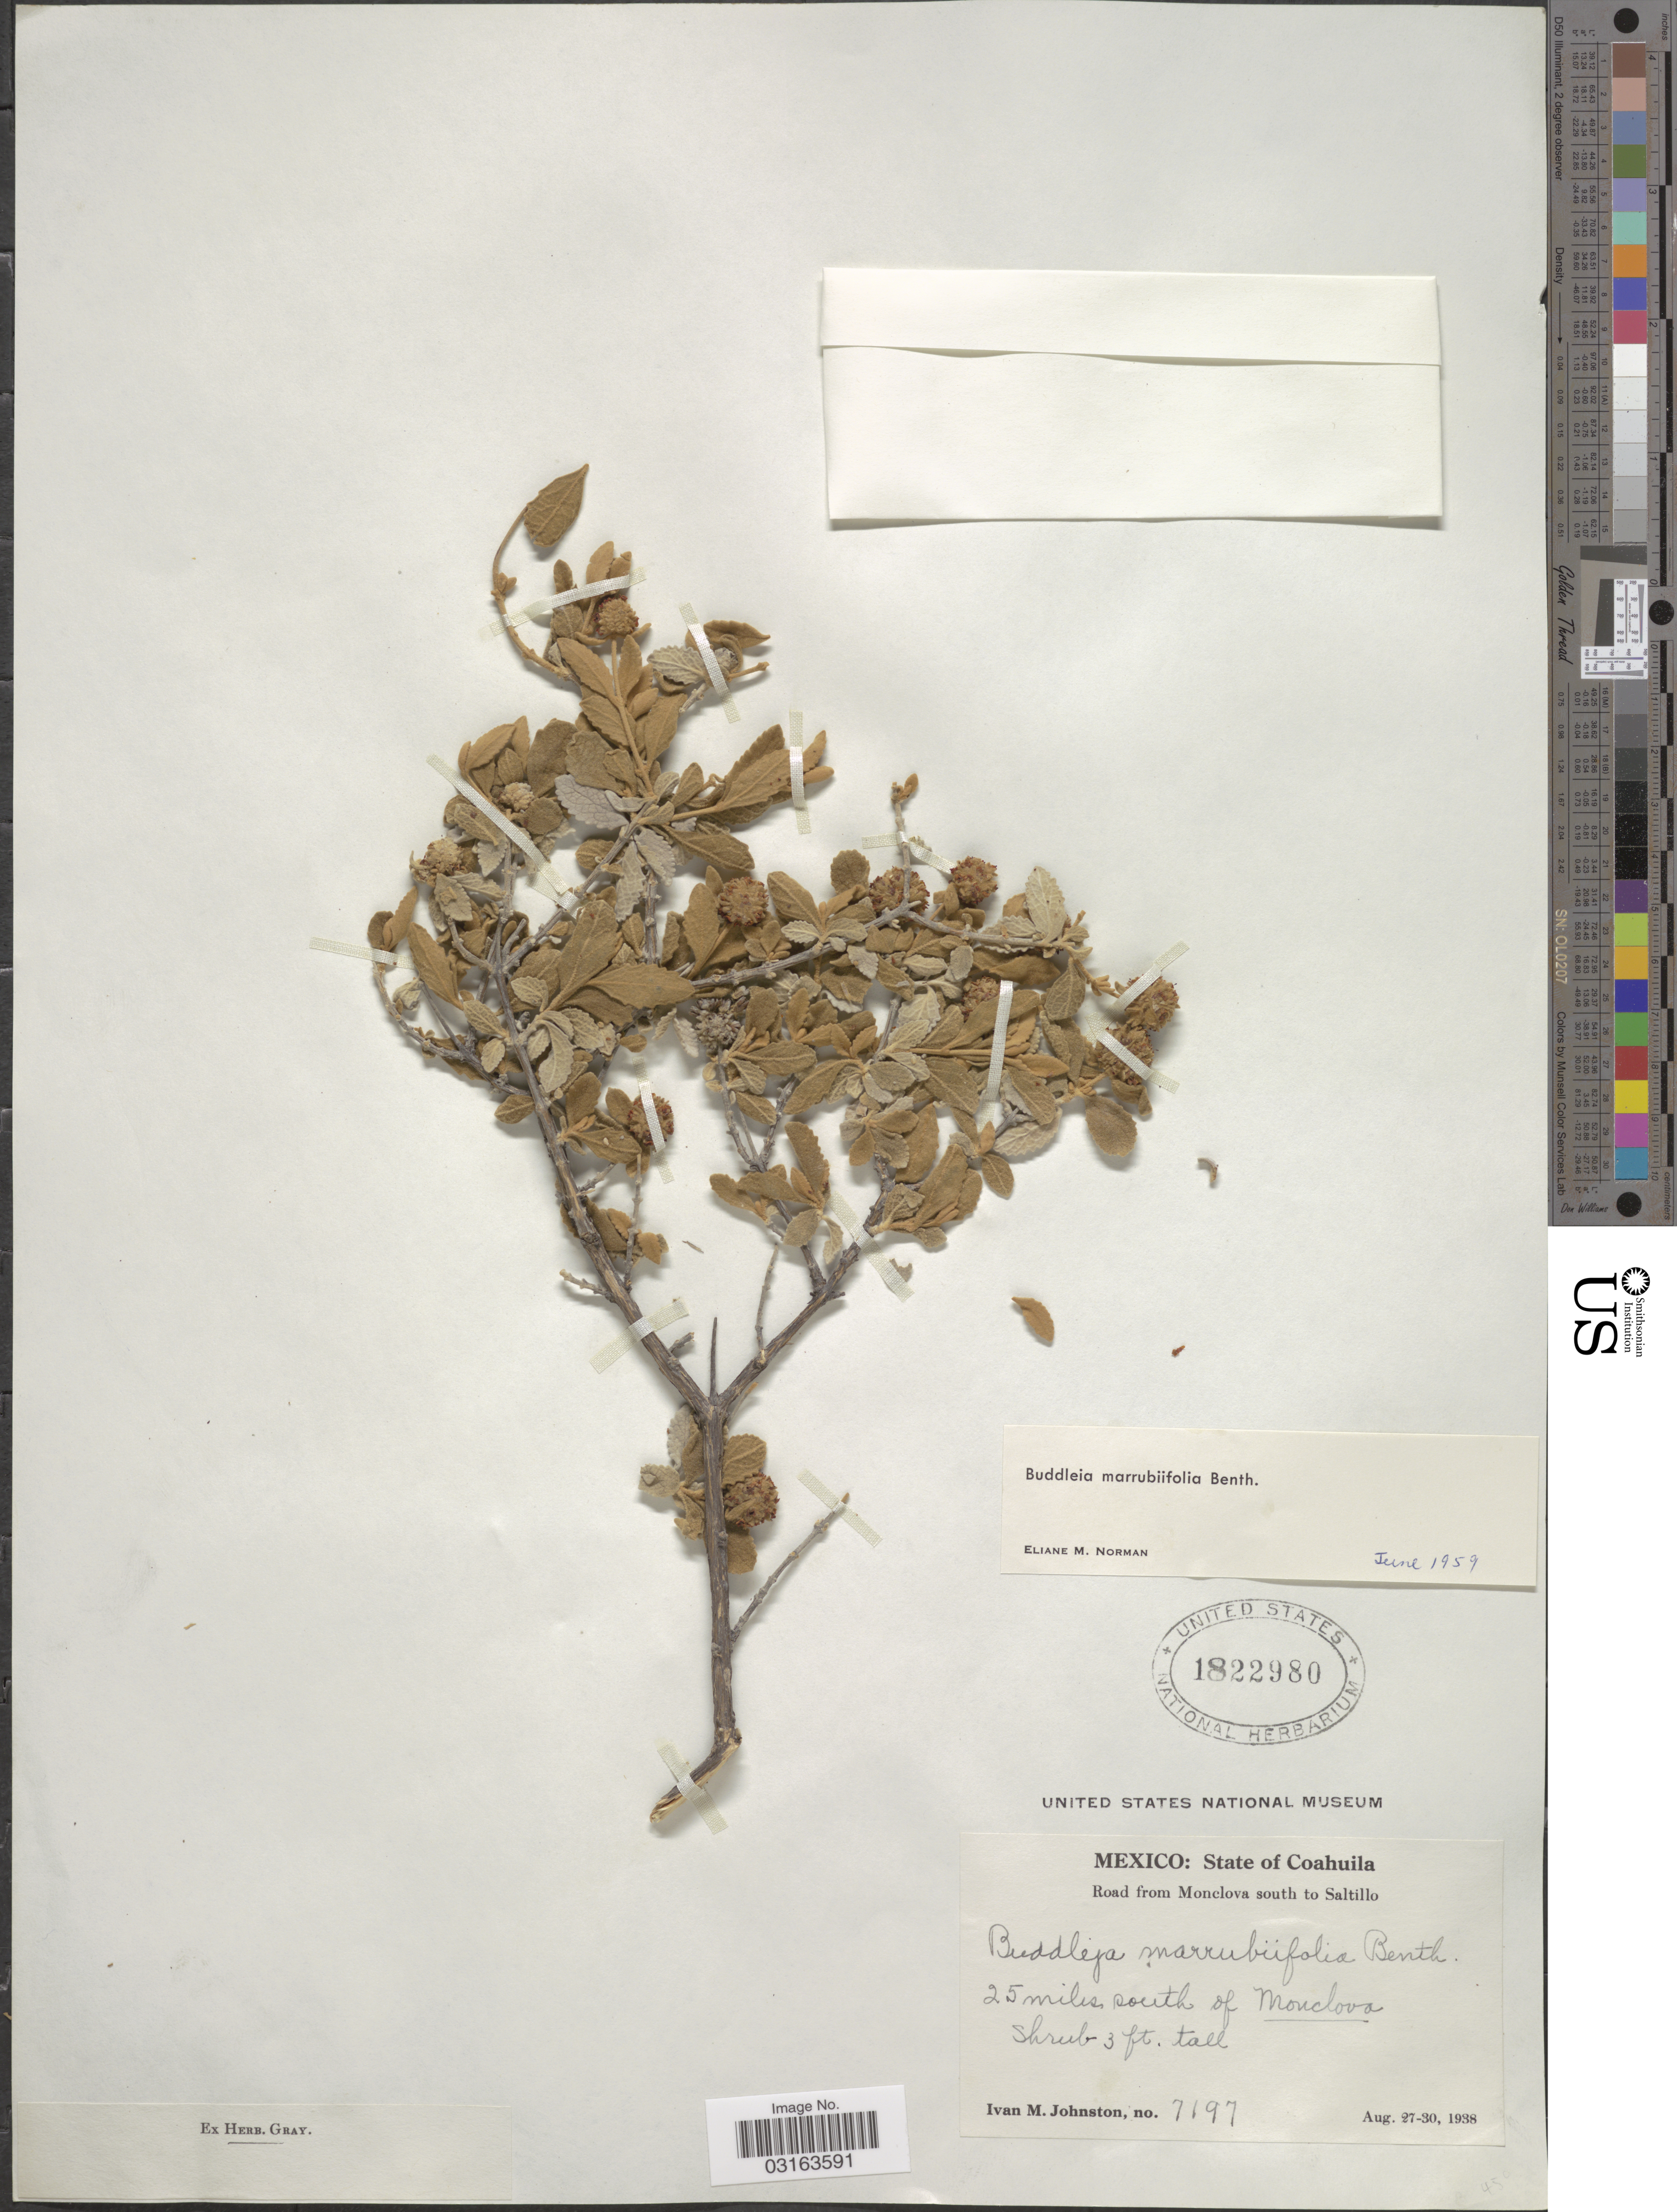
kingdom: Plantae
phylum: Tracheophyta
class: Magnoliopsida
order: Lamiales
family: Scrophulariaceae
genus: Buddleja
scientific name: Buddleja marrubiifolia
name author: Benth.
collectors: I.M. Johnston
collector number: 7197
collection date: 1938-08-27/1938-08-30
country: Mexico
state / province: Coahuila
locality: Road from Monclova south to Saltillo. 25 miles south of Monclova.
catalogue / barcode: US 1822980